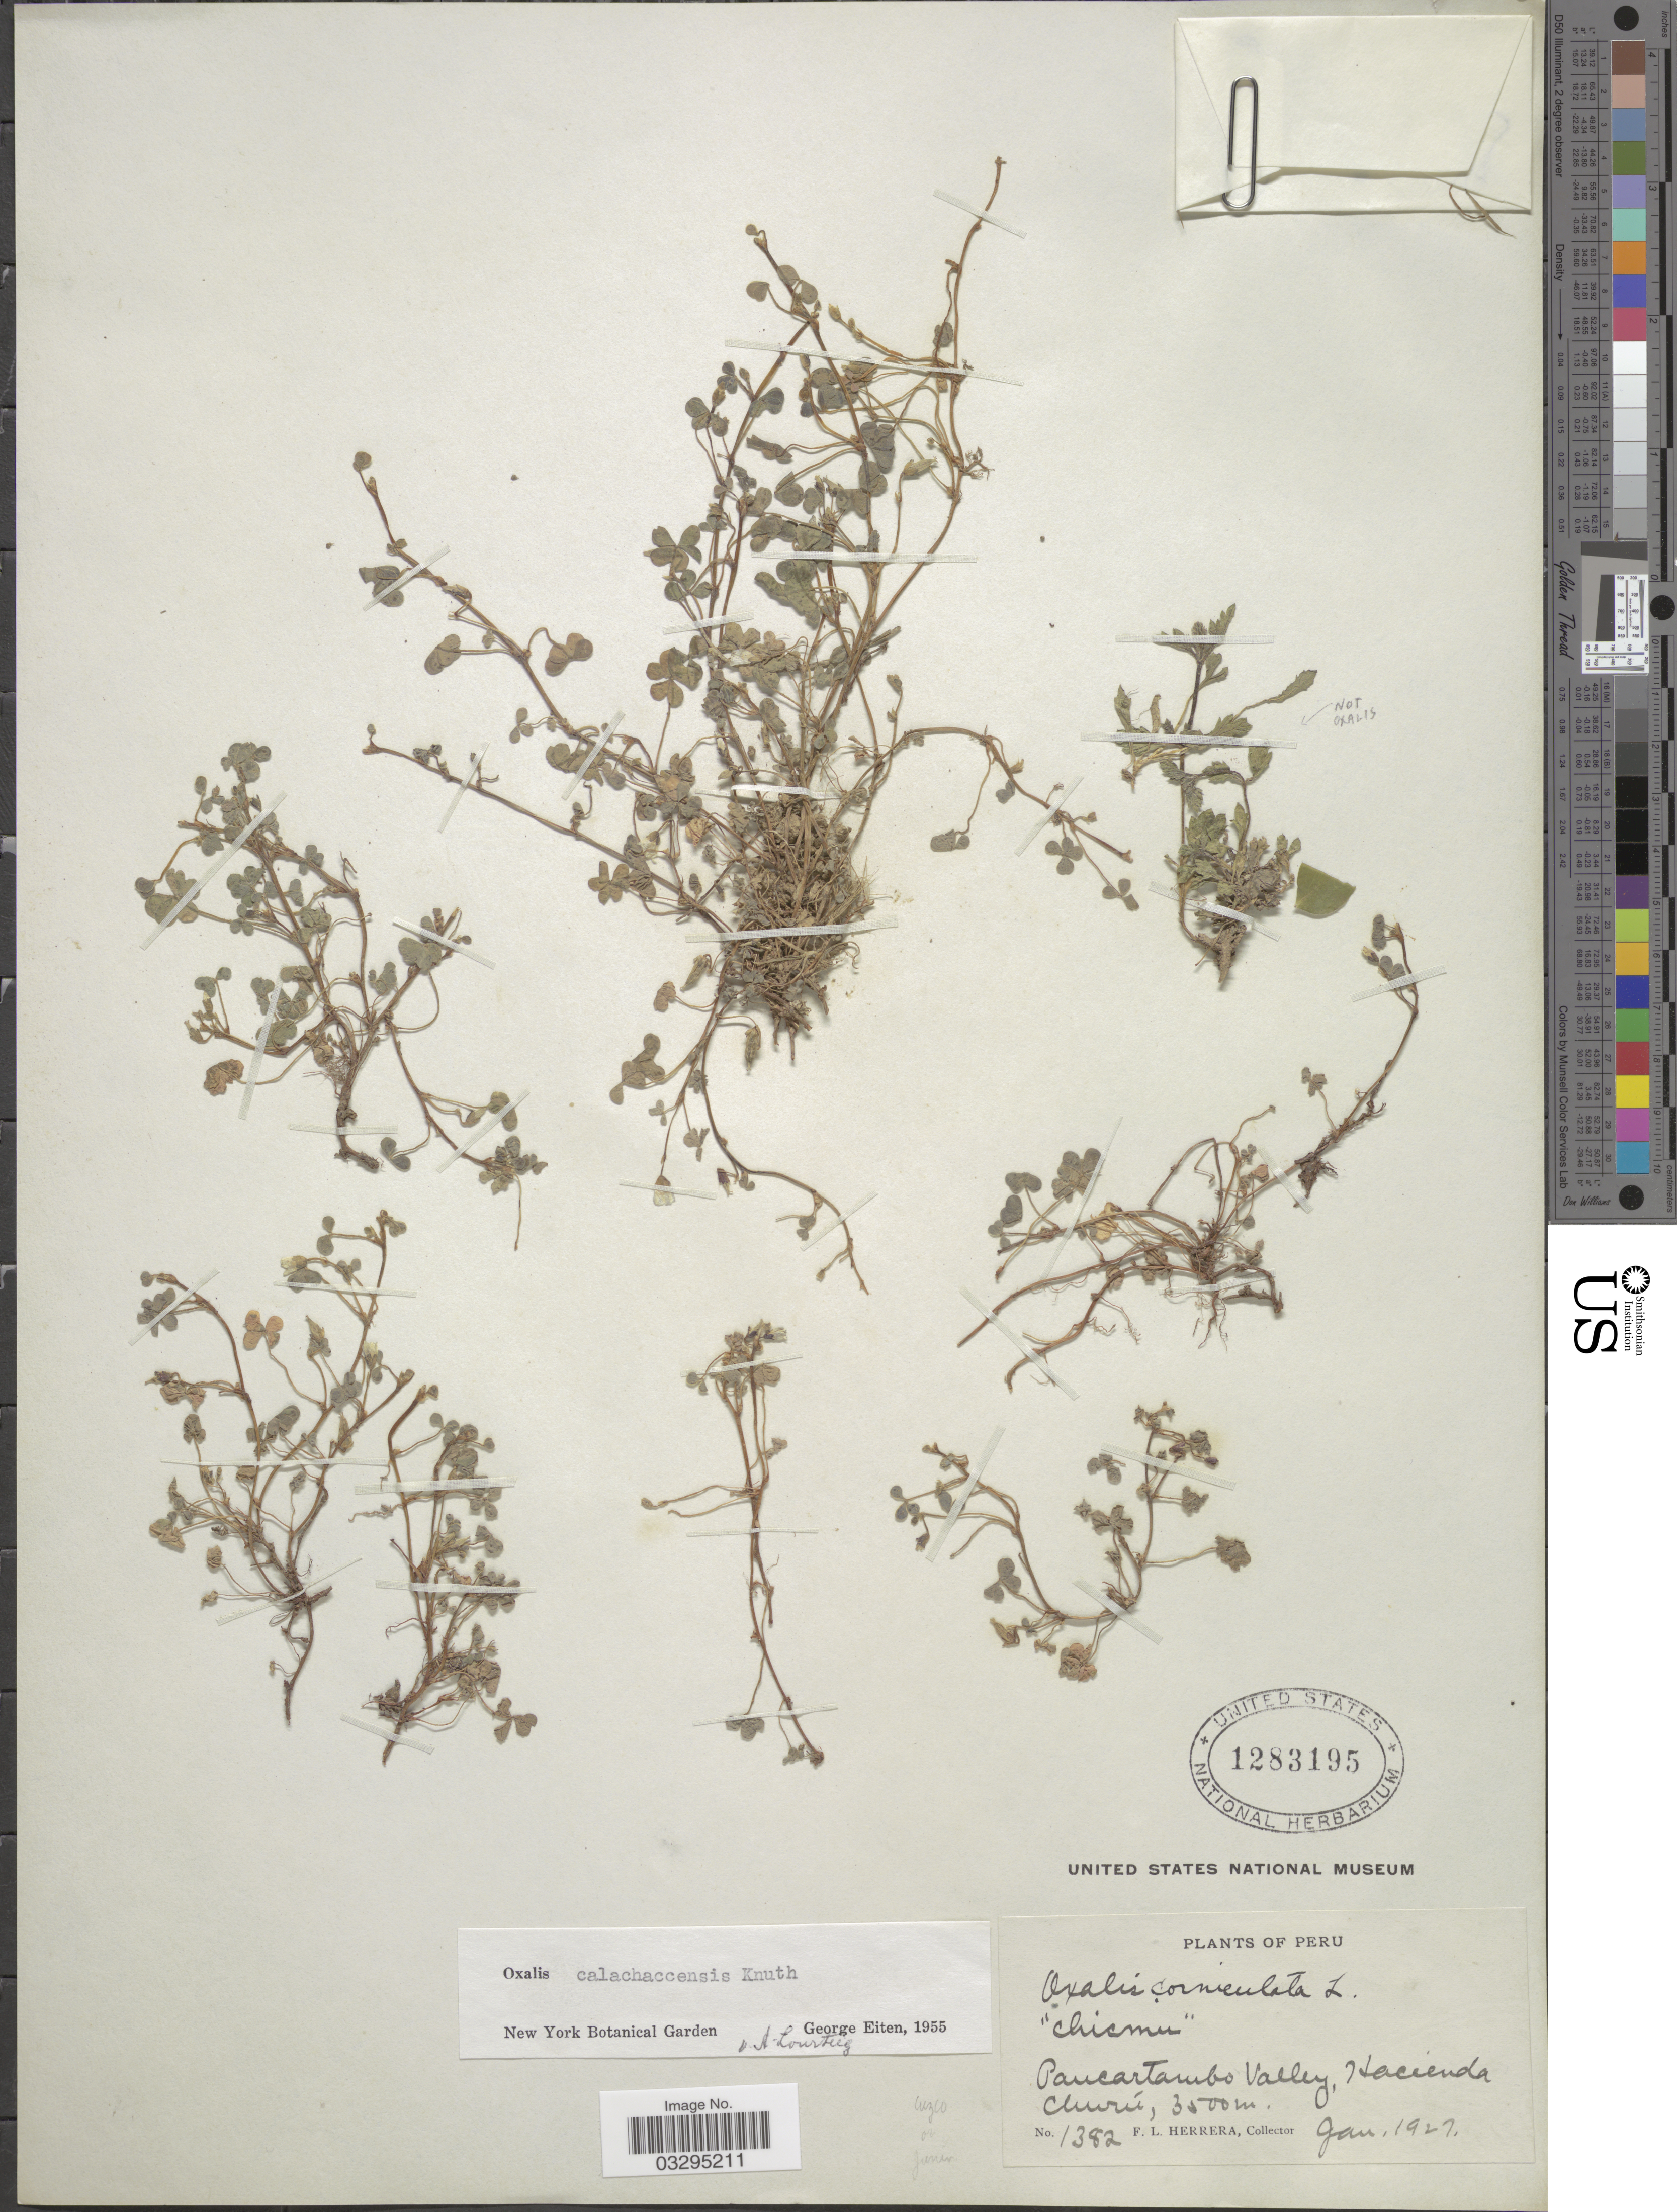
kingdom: Plantae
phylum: Tracheophyta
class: Magnoliopsida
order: Oxalidales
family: Oxalidaceae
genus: Oxalis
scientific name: Oxalis calachaccensis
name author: R. Knuth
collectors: F. L. Herrera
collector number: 1382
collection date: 1927-01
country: Peru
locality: Paucartambo Valley, Hacienda Churú. Cuzco or Junin.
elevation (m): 3500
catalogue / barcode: US 1283195